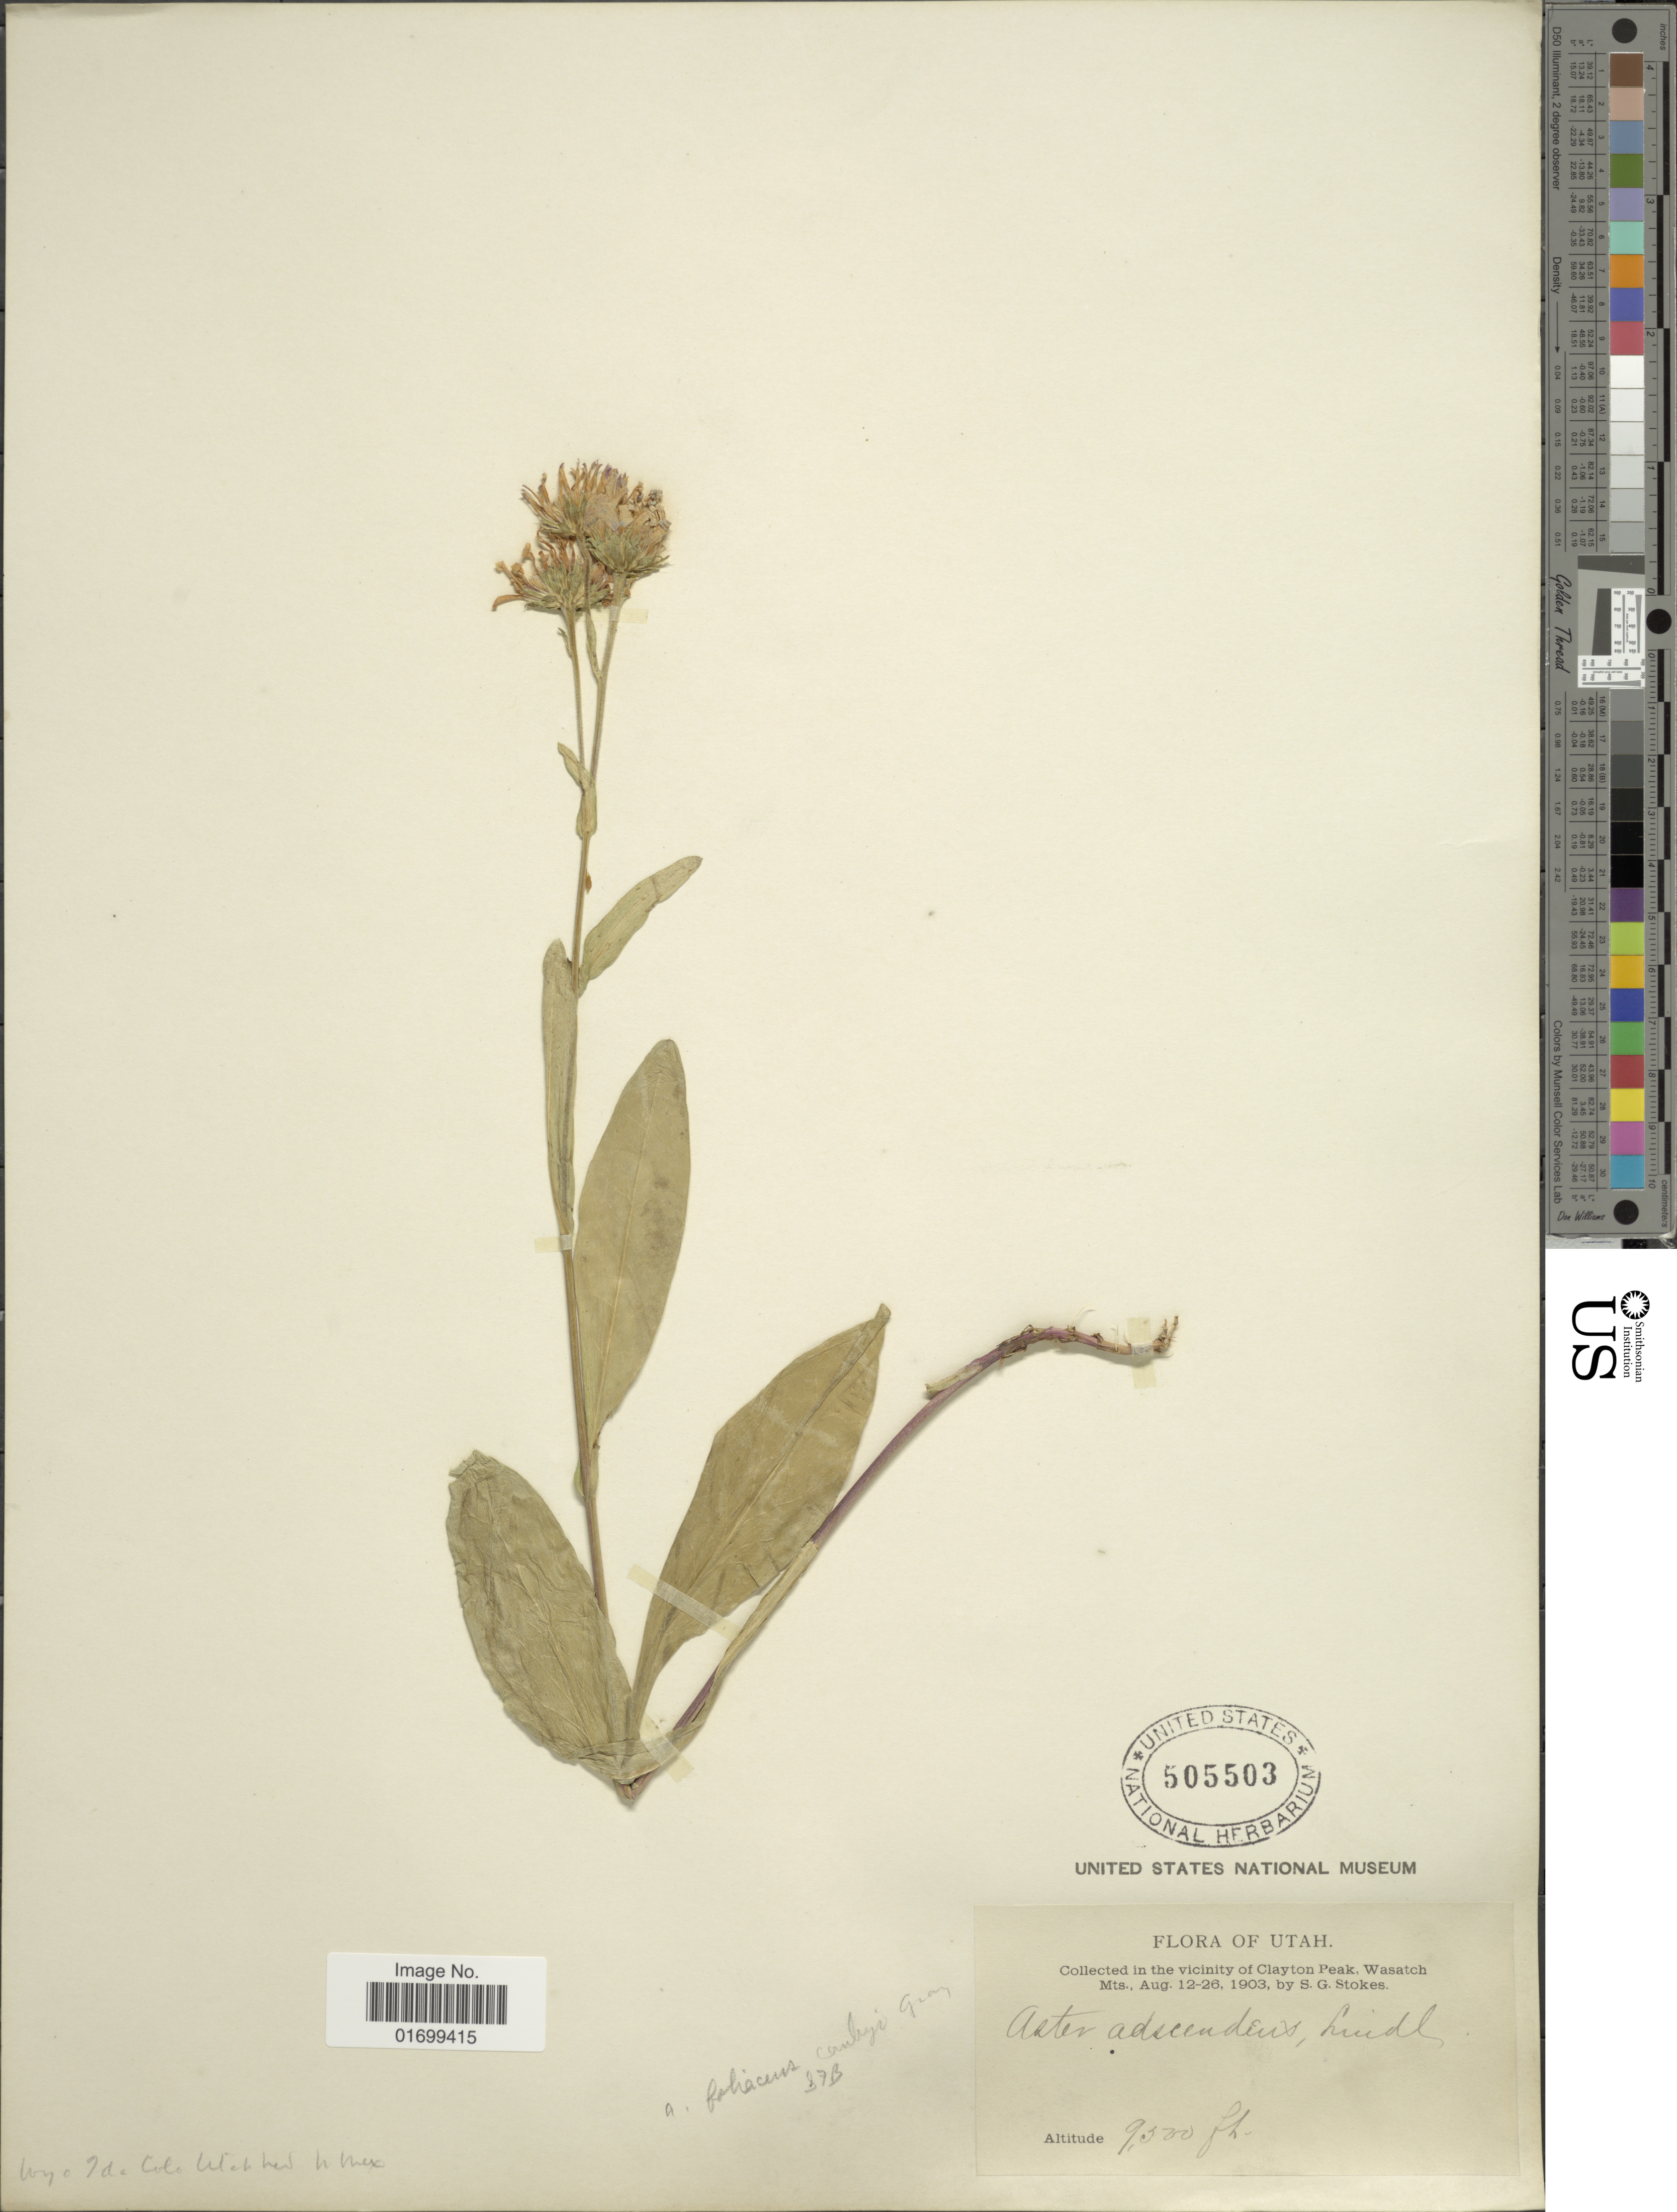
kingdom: Plantae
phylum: Tracheophyta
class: Magnoliopsida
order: Asterales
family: Asteraceae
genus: Symphyotrichum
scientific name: Symphyotrichum foliaceum var. canbyi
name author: (A. Gray) G.L. Nesom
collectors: S. G. Stokes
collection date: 1903-08-12/1903-08-26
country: United States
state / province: Utah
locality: In the vicinity of Clayton Peak, Wasatch Mts.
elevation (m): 2896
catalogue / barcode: US 505503